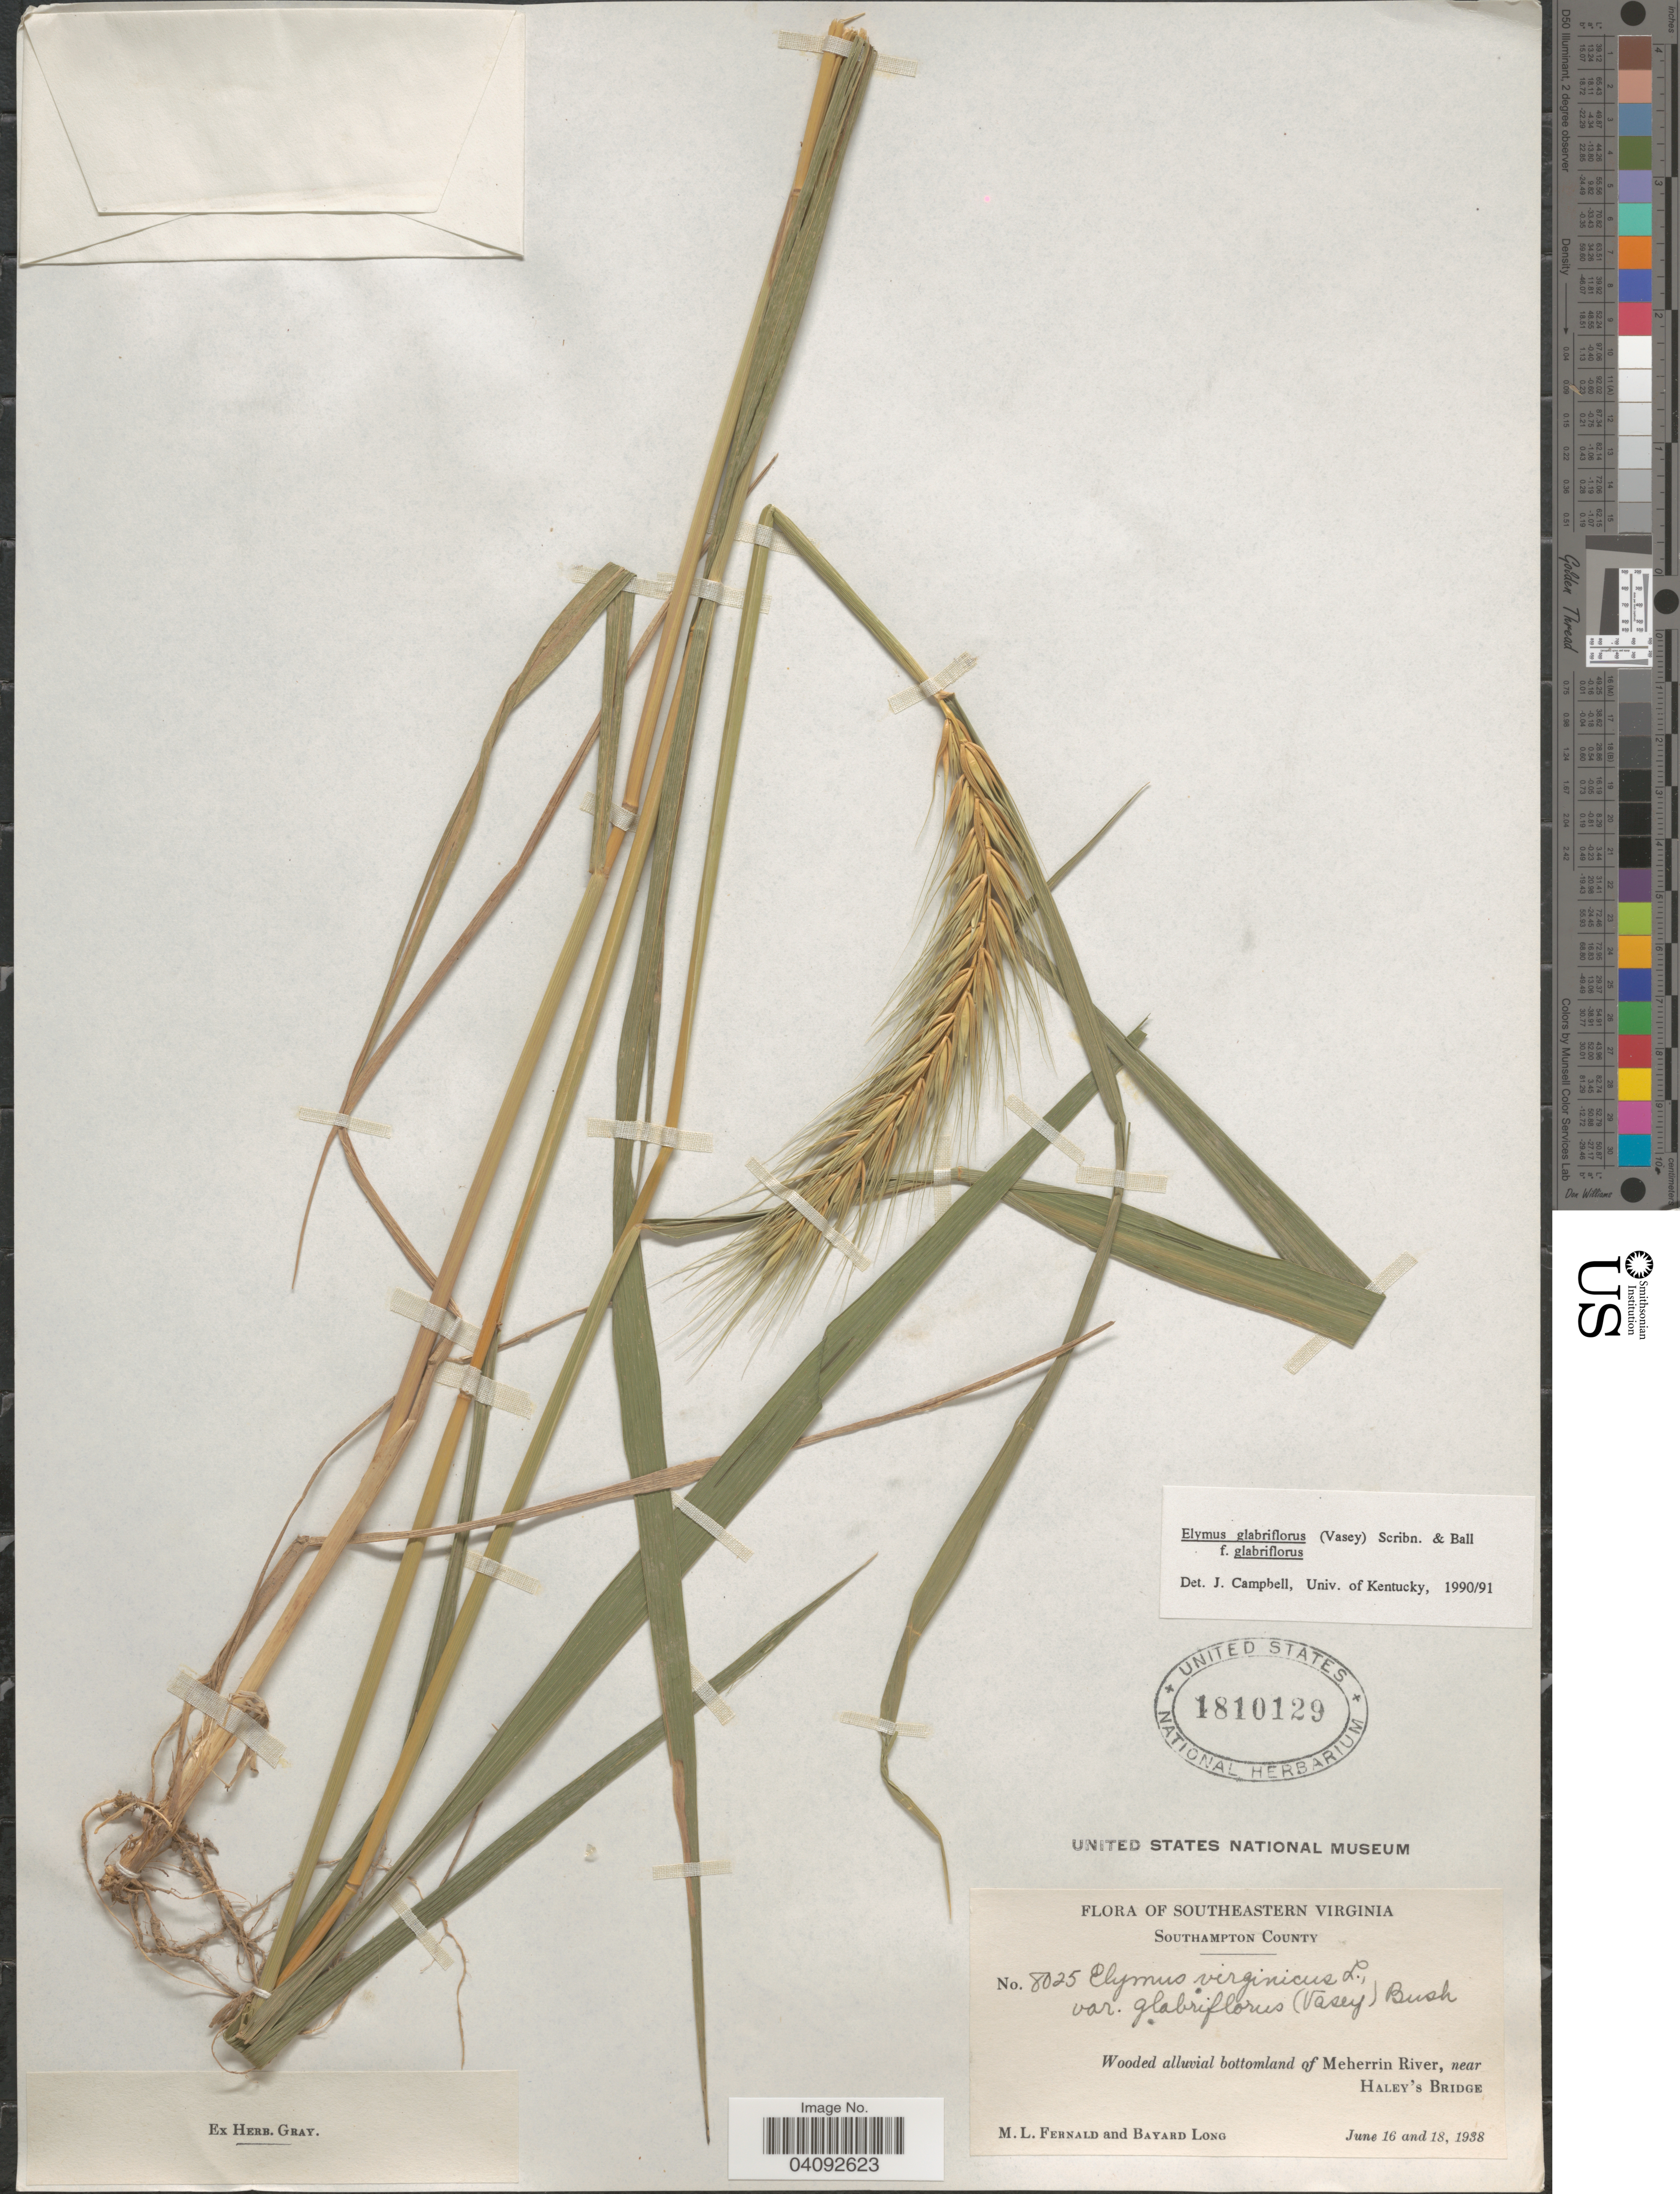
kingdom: Plantae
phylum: Tracheophyta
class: Liliopsida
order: Poales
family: Poaceae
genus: Elymus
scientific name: Elymus glabriflorus var. glabriflorus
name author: (Vasey ex L.H. Dewey) Scribn. & C.R. Ball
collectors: M. L. Fernald & B. H. Long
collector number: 8025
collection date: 1938-06-16/1938-06-18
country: United States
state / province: Virginia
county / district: Southampton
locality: Southeastern Virginia. Southampton County. Wooded alluviall bottomland of Meherrin River, near Haley's Bridge.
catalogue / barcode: US 1810129